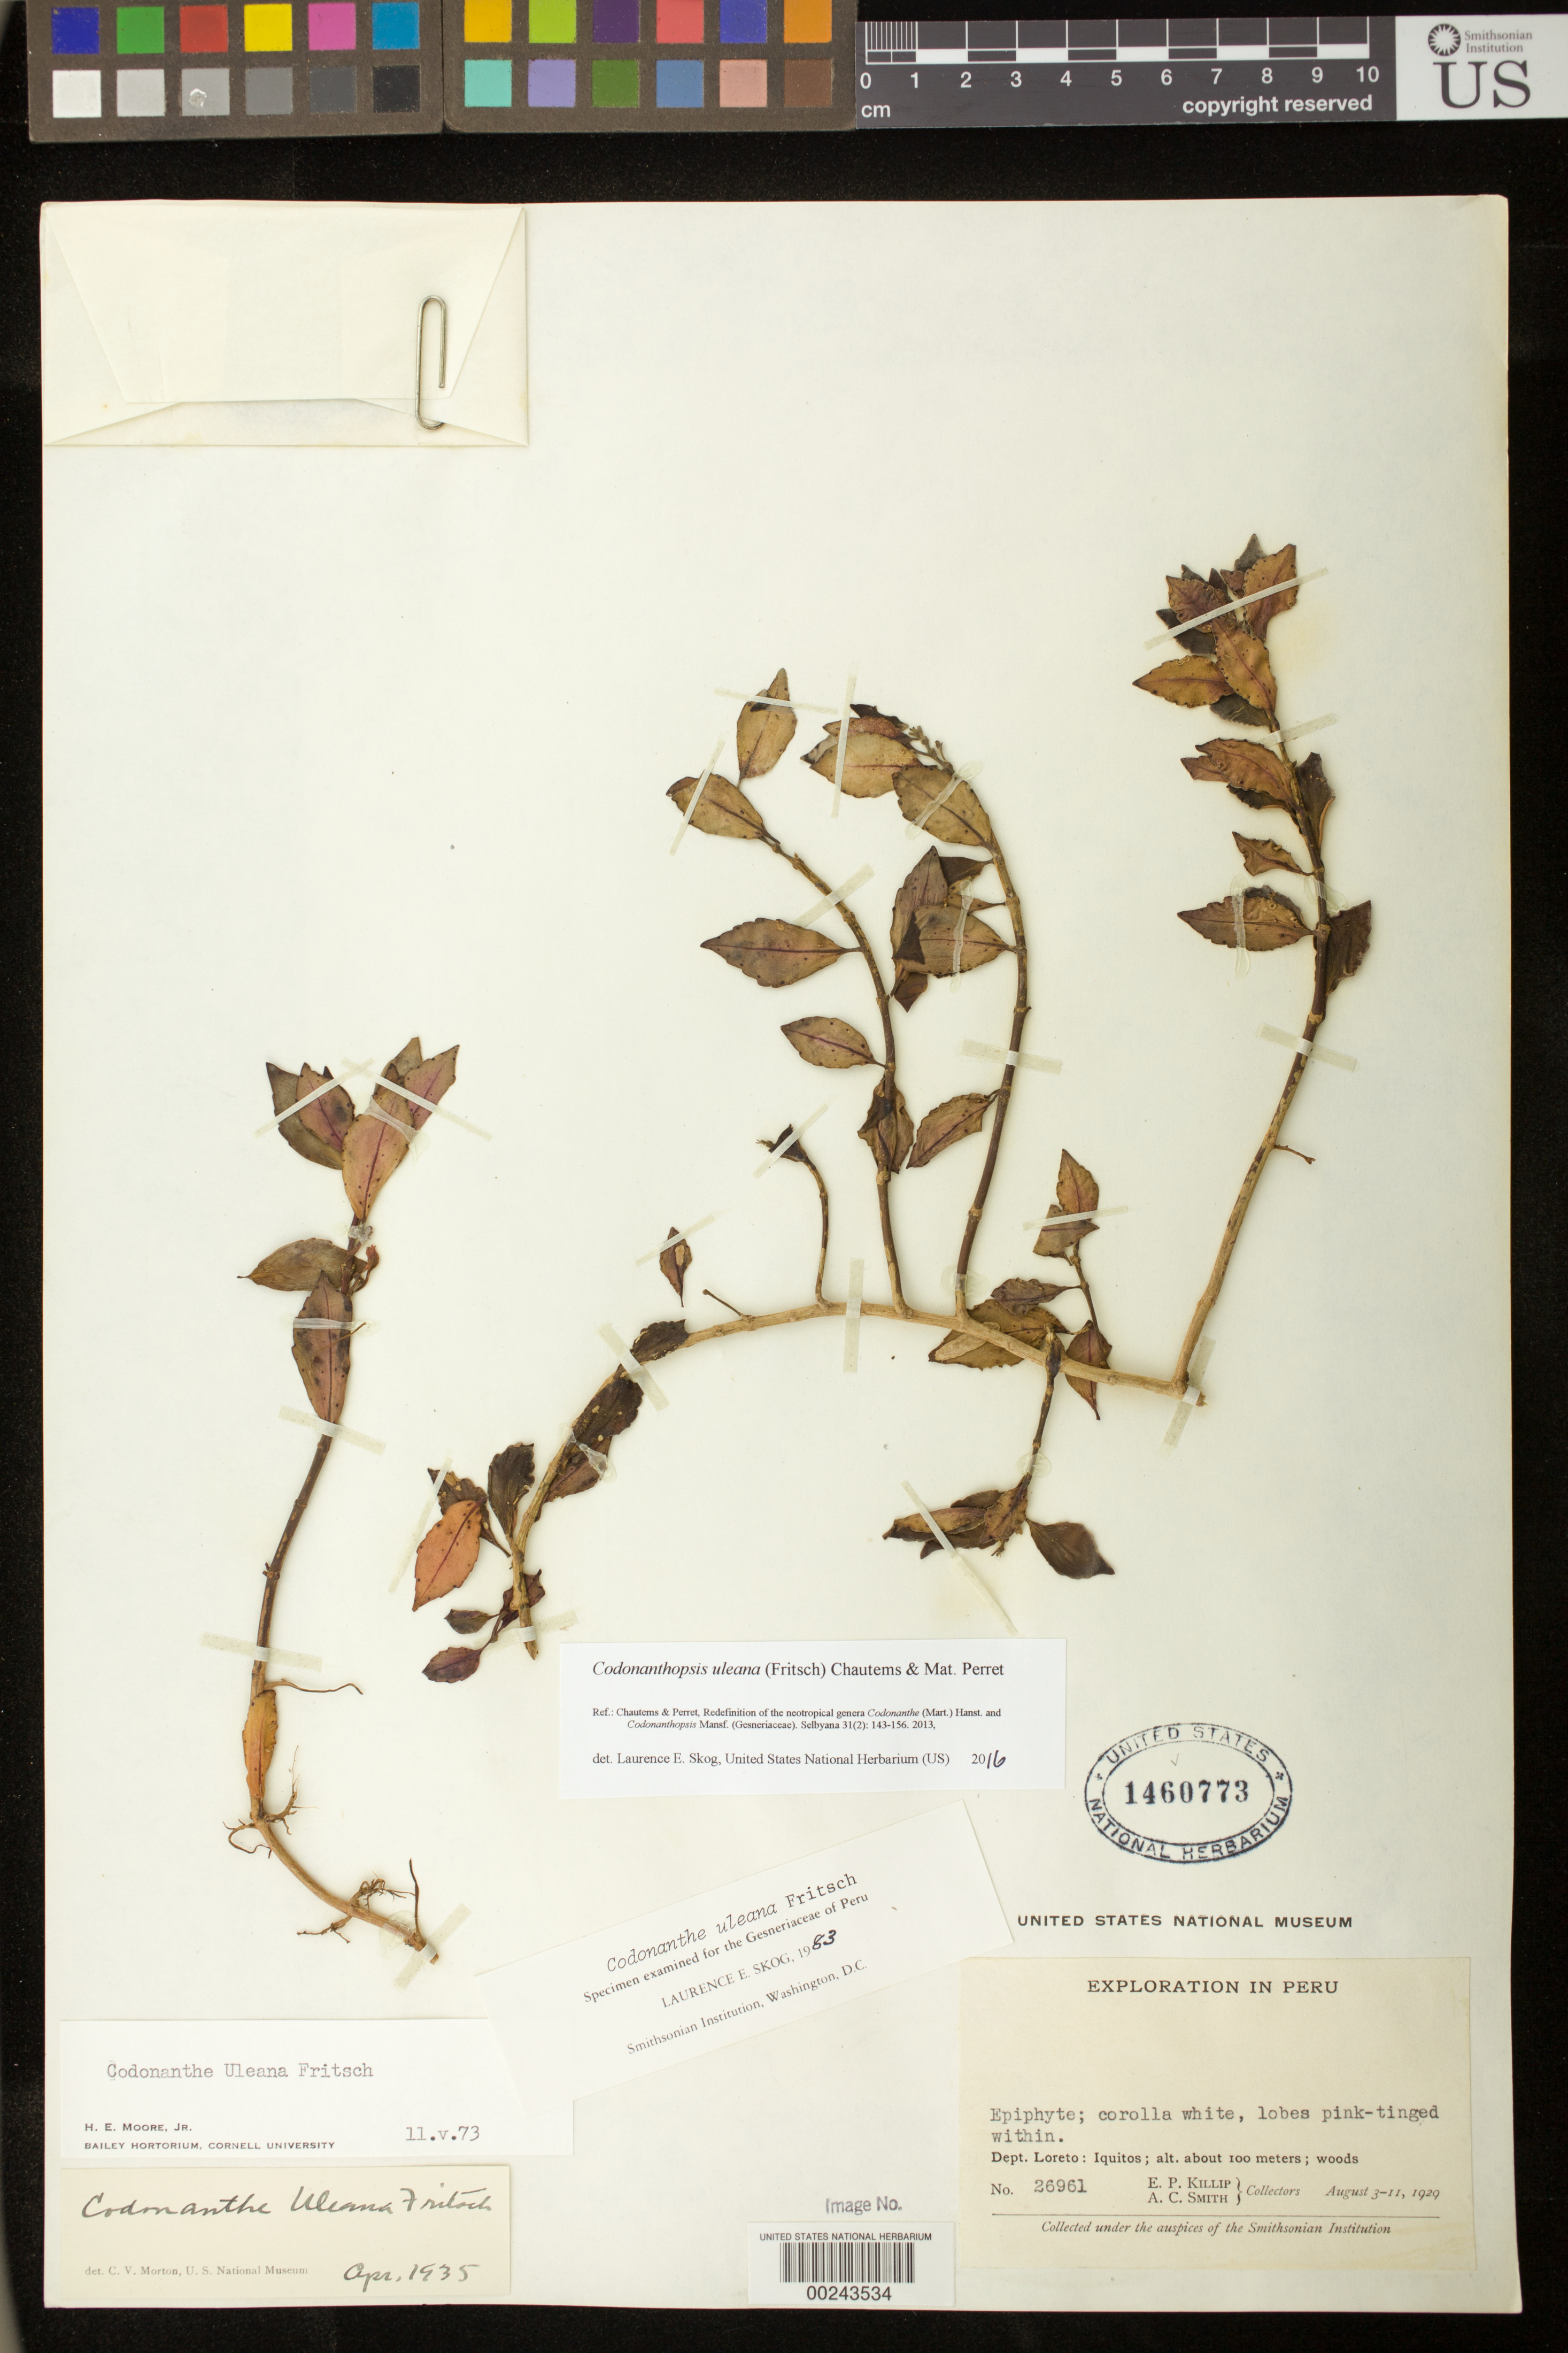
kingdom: Plantae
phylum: Tracheophyta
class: Magnoliopsida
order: Lamiales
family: Gesneriaceae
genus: Codonanthopsis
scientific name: Codonanthopsis uleana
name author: (Fritsch) Chautems & Mat.Perret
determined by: Skog, Laurence E.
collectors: E. P. Killip & A. C. Smith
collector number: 26961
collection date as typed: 3-11 Aug 1929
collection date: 1929-08-03/1929-08-11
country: Peru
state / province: Loreto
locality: Iquitos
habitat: Woods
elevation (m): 100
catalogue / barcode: US 1460773